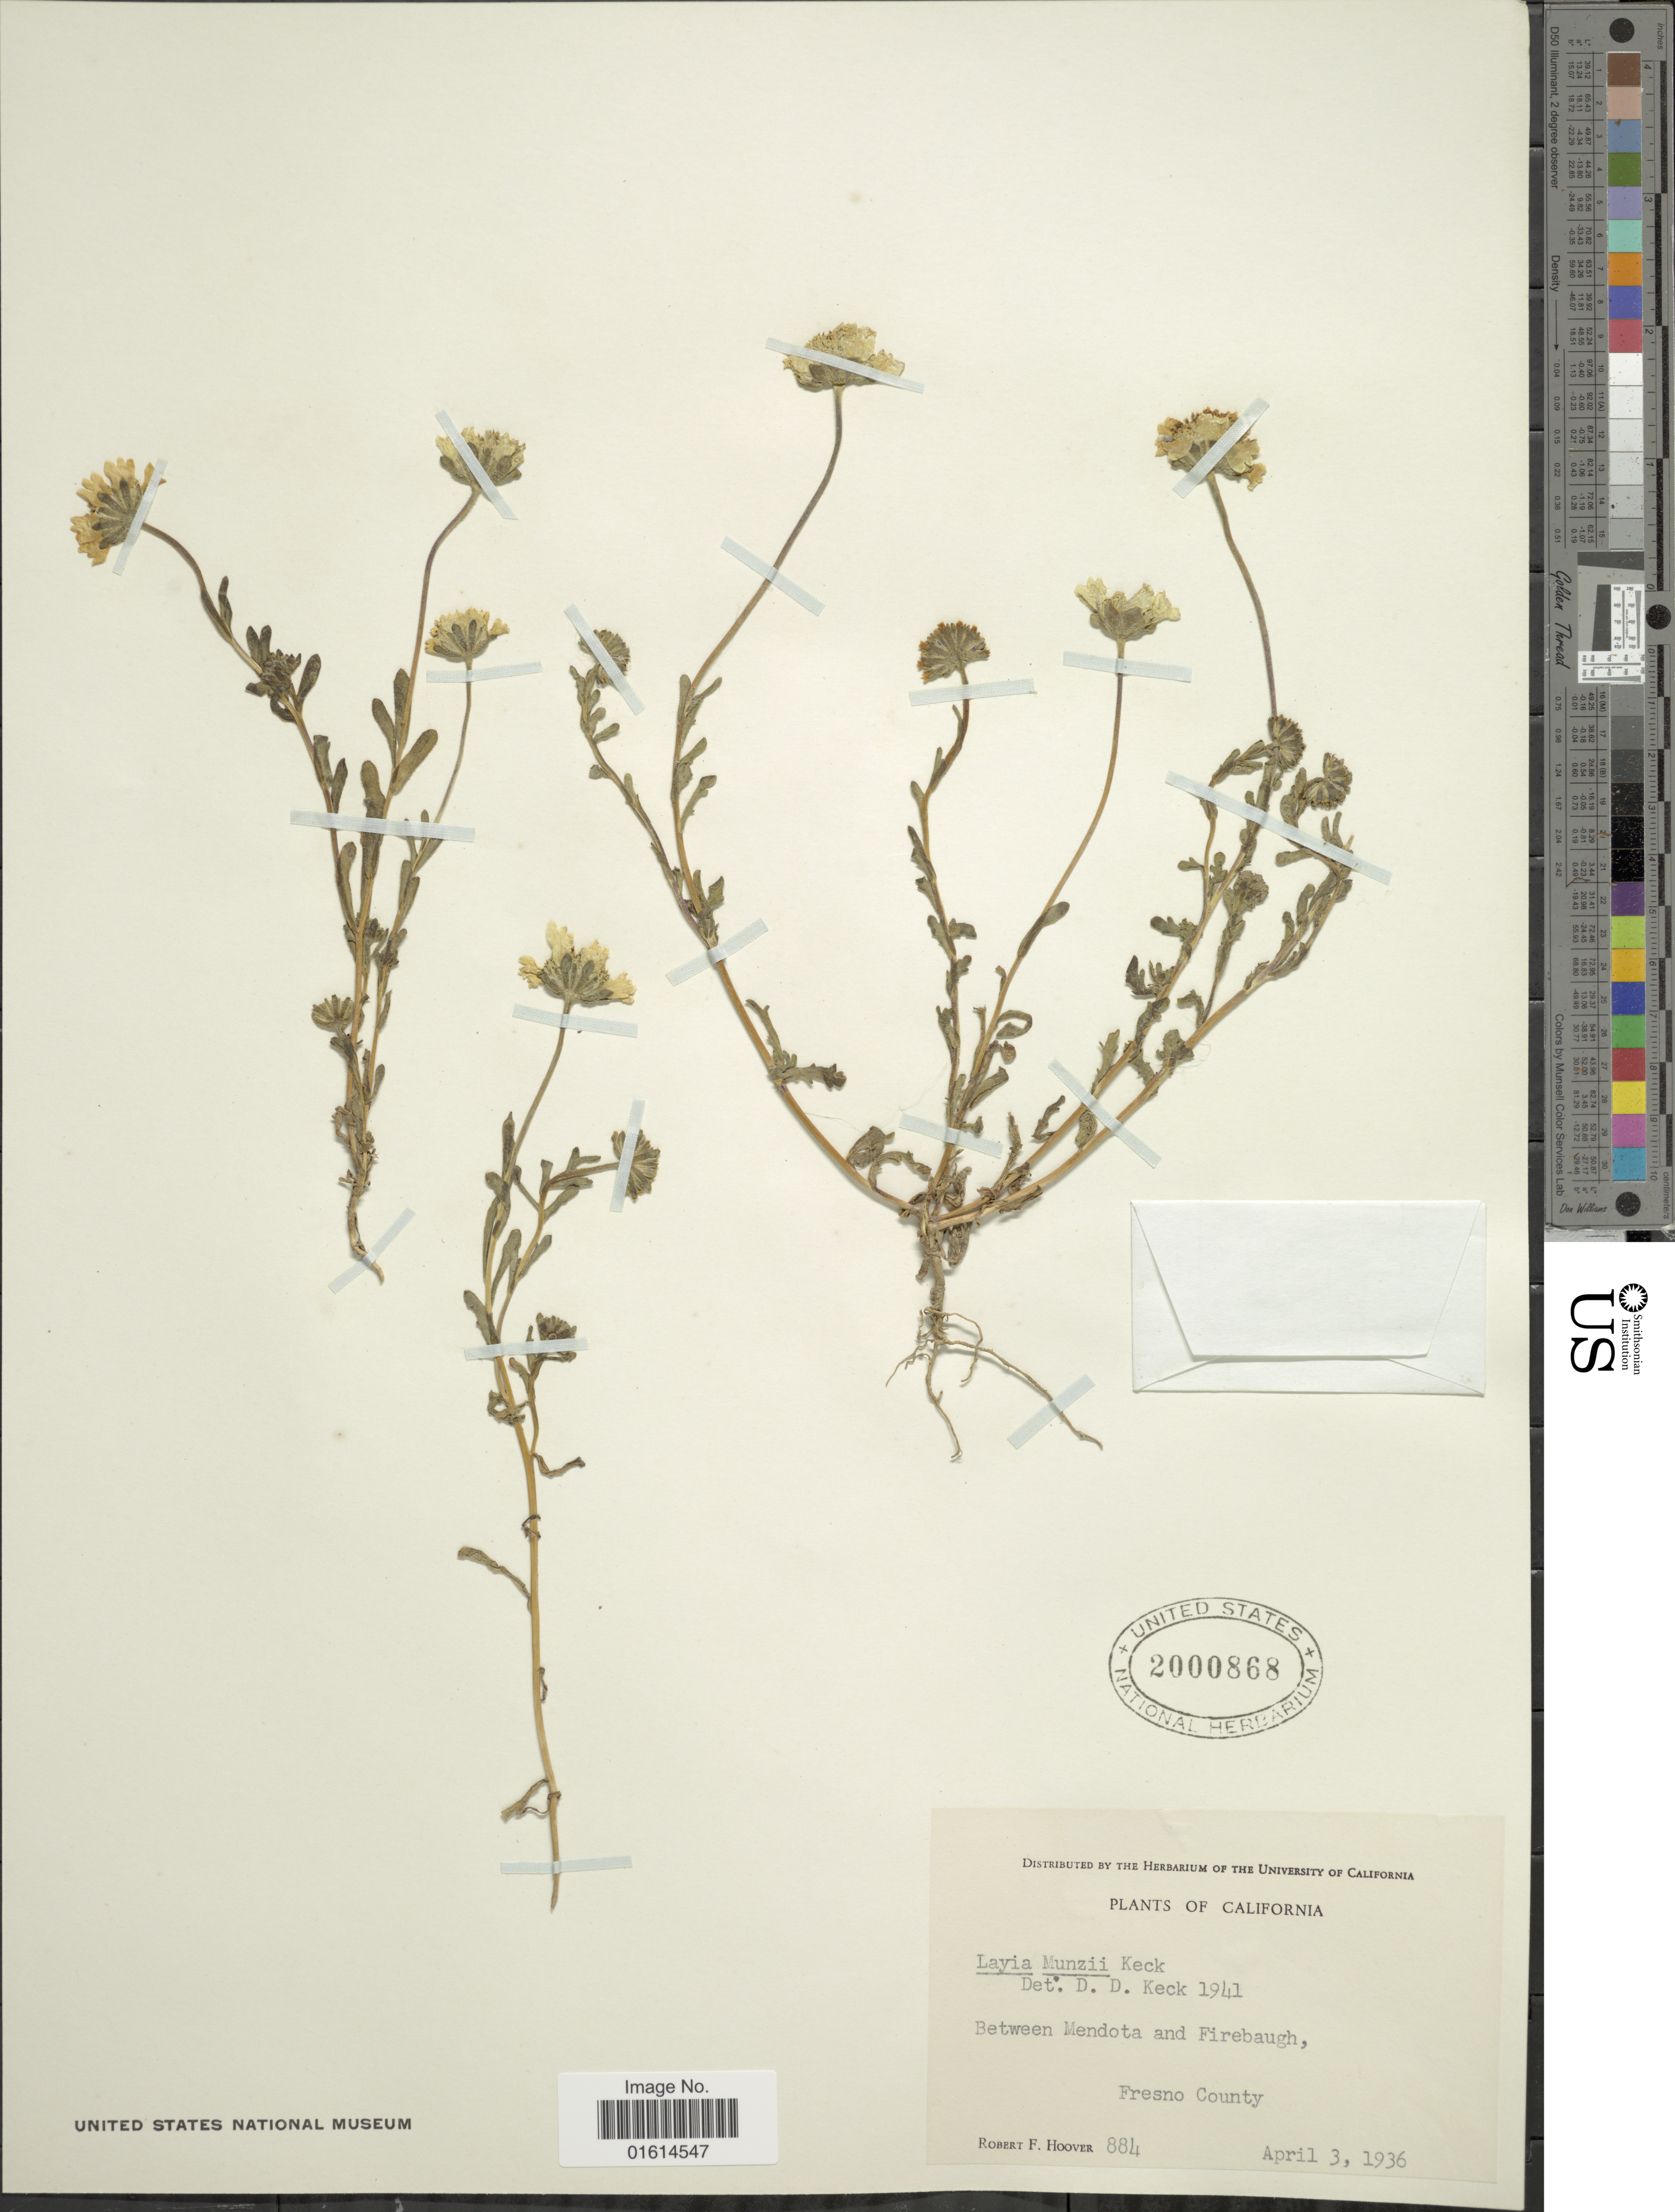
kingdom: Plantae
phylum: Tracheophyta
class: Magnoliopsida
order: Asterales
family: Asteraceae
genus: Layia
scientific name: Layia munzii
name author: D.D. Keck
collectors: R. F. Hoover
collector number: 884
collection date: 1936-04-03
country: United States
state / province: California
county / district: Fresno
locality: Between Mendota and Firebaugh, Fresno County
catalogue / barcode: US 2000868